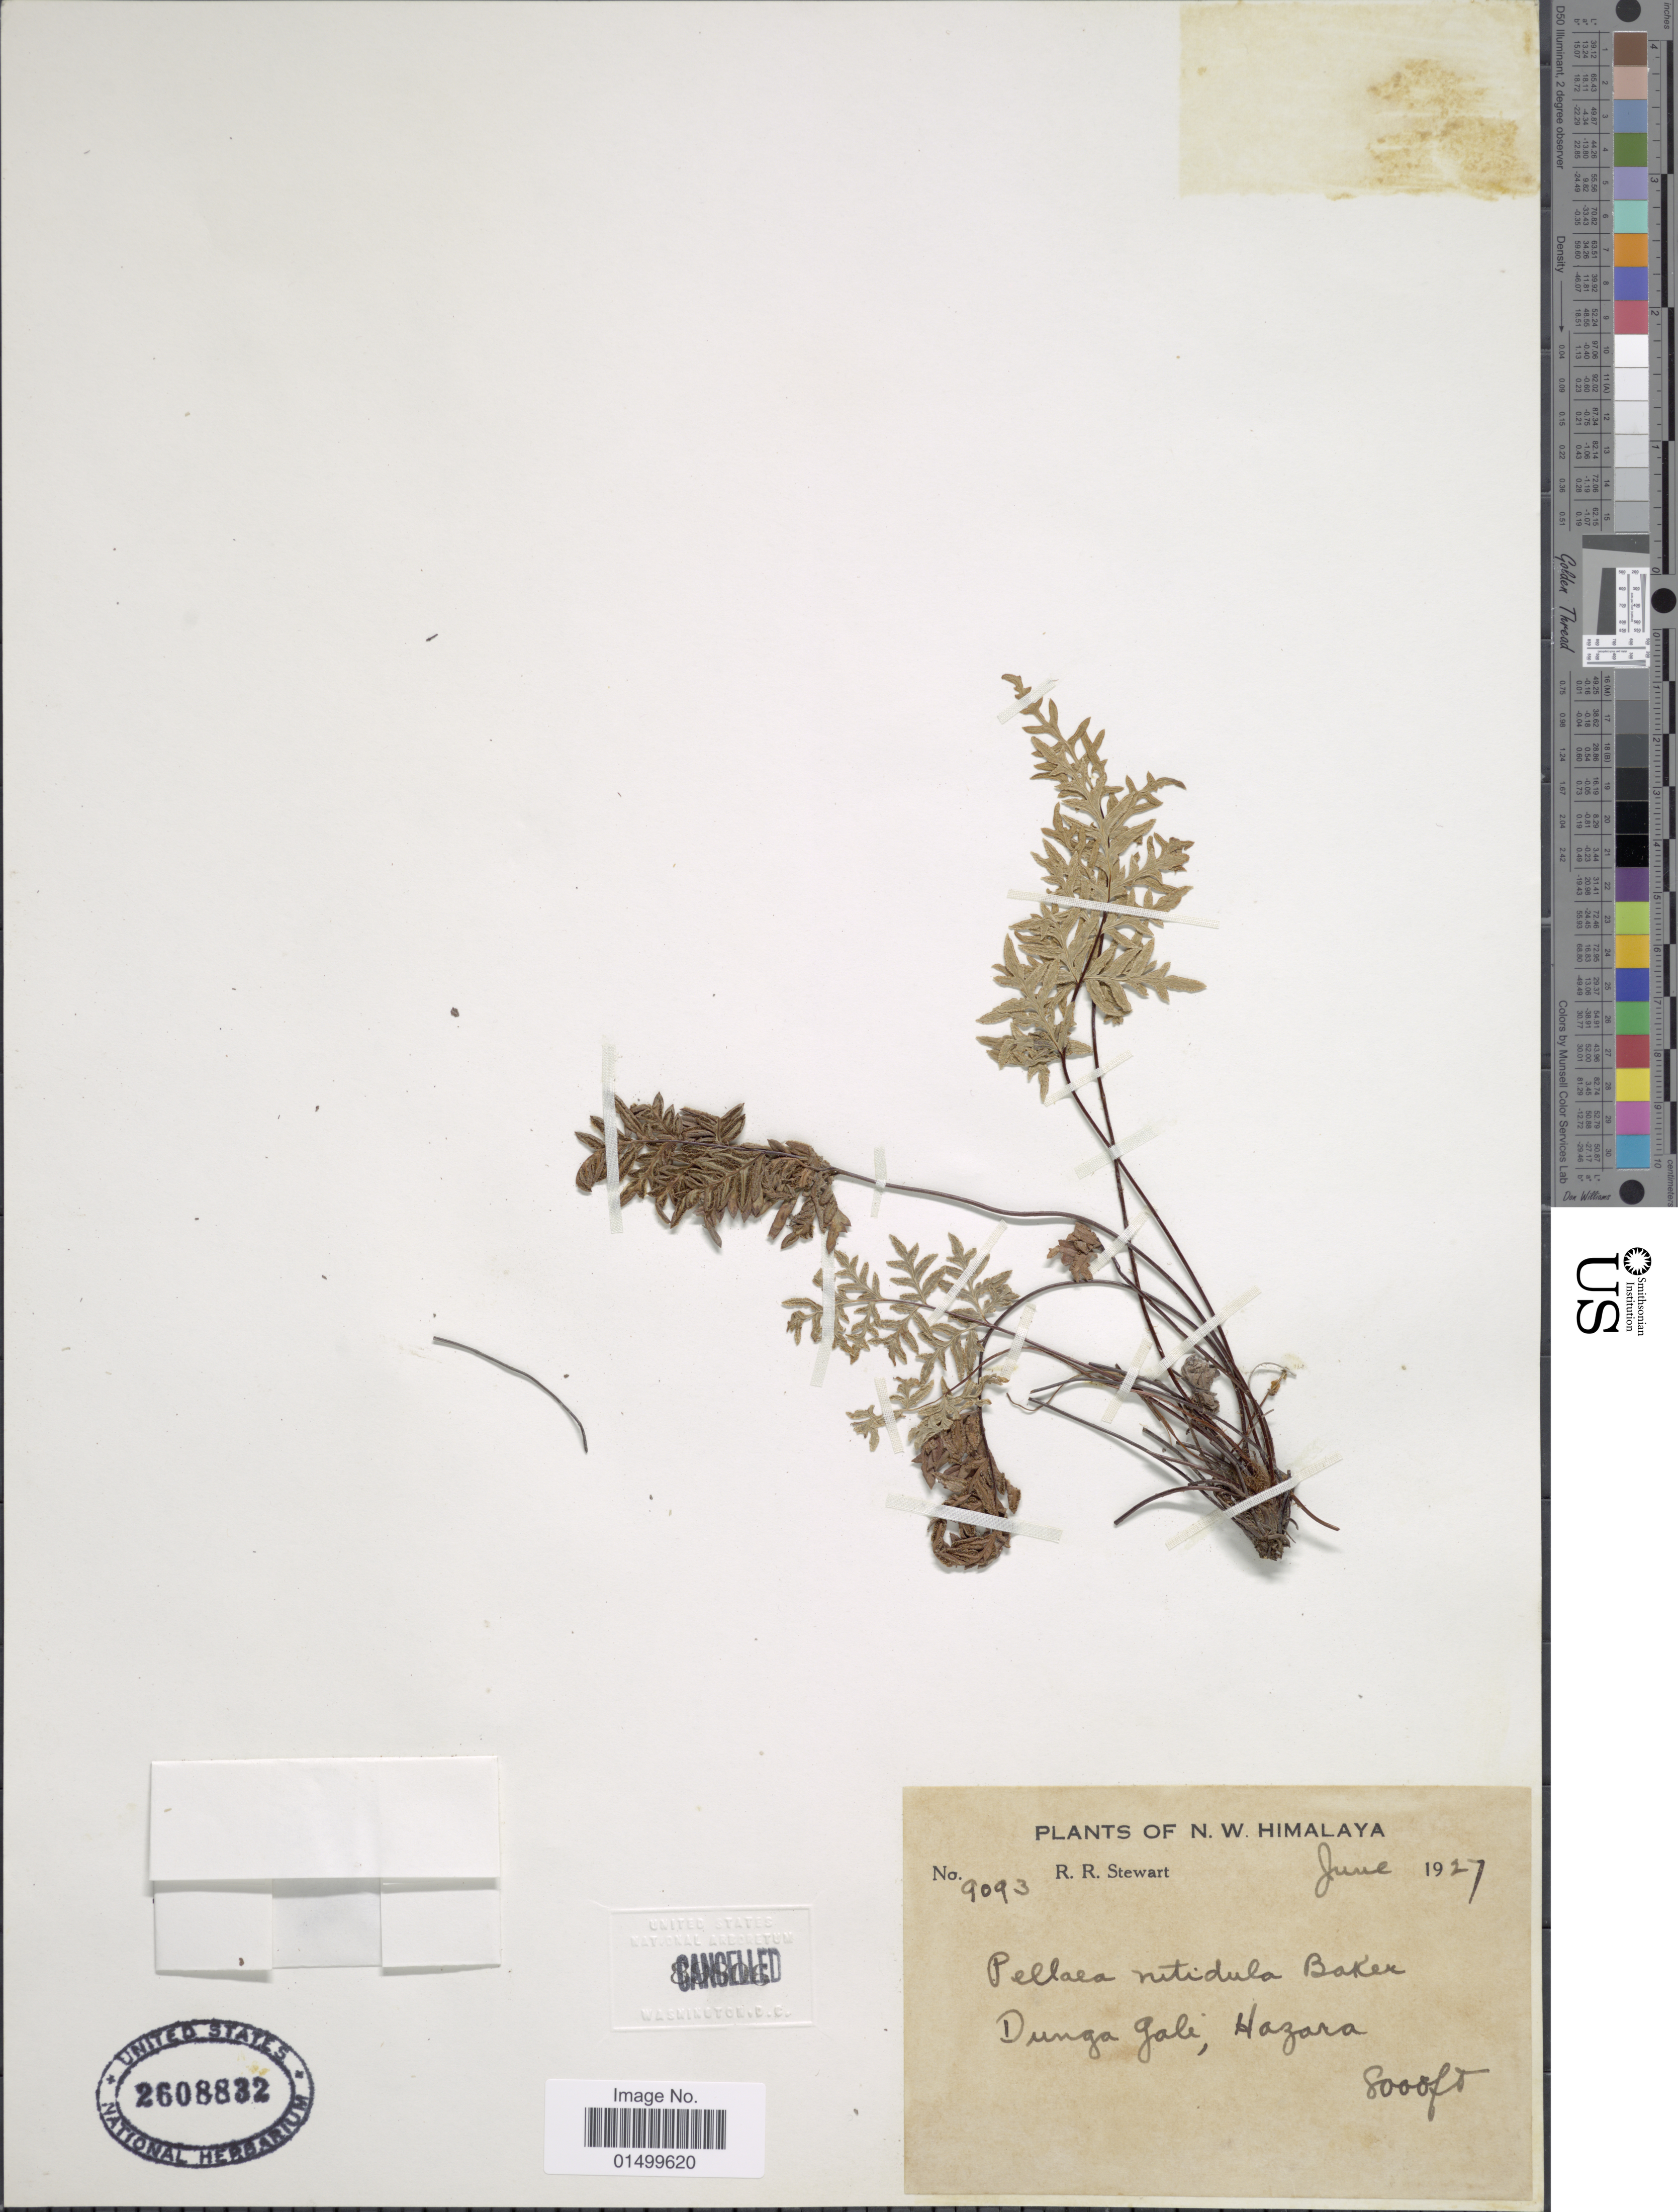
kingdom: Plantae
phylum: Tracheophyta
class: Polypodiopsida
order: Polypodiales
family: Pteridaceae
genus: Cheilanthes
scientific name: Cheilanthes nitidula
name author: Wall. ex Hook.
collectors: R. R. Stewart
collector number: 9093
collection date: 1927-06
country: Pakistan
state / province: Khyber Pakhtunkhwa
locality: N.W. Himalaya. Dunga Gali, Hazara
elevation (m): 2438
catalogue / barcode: US 2608832